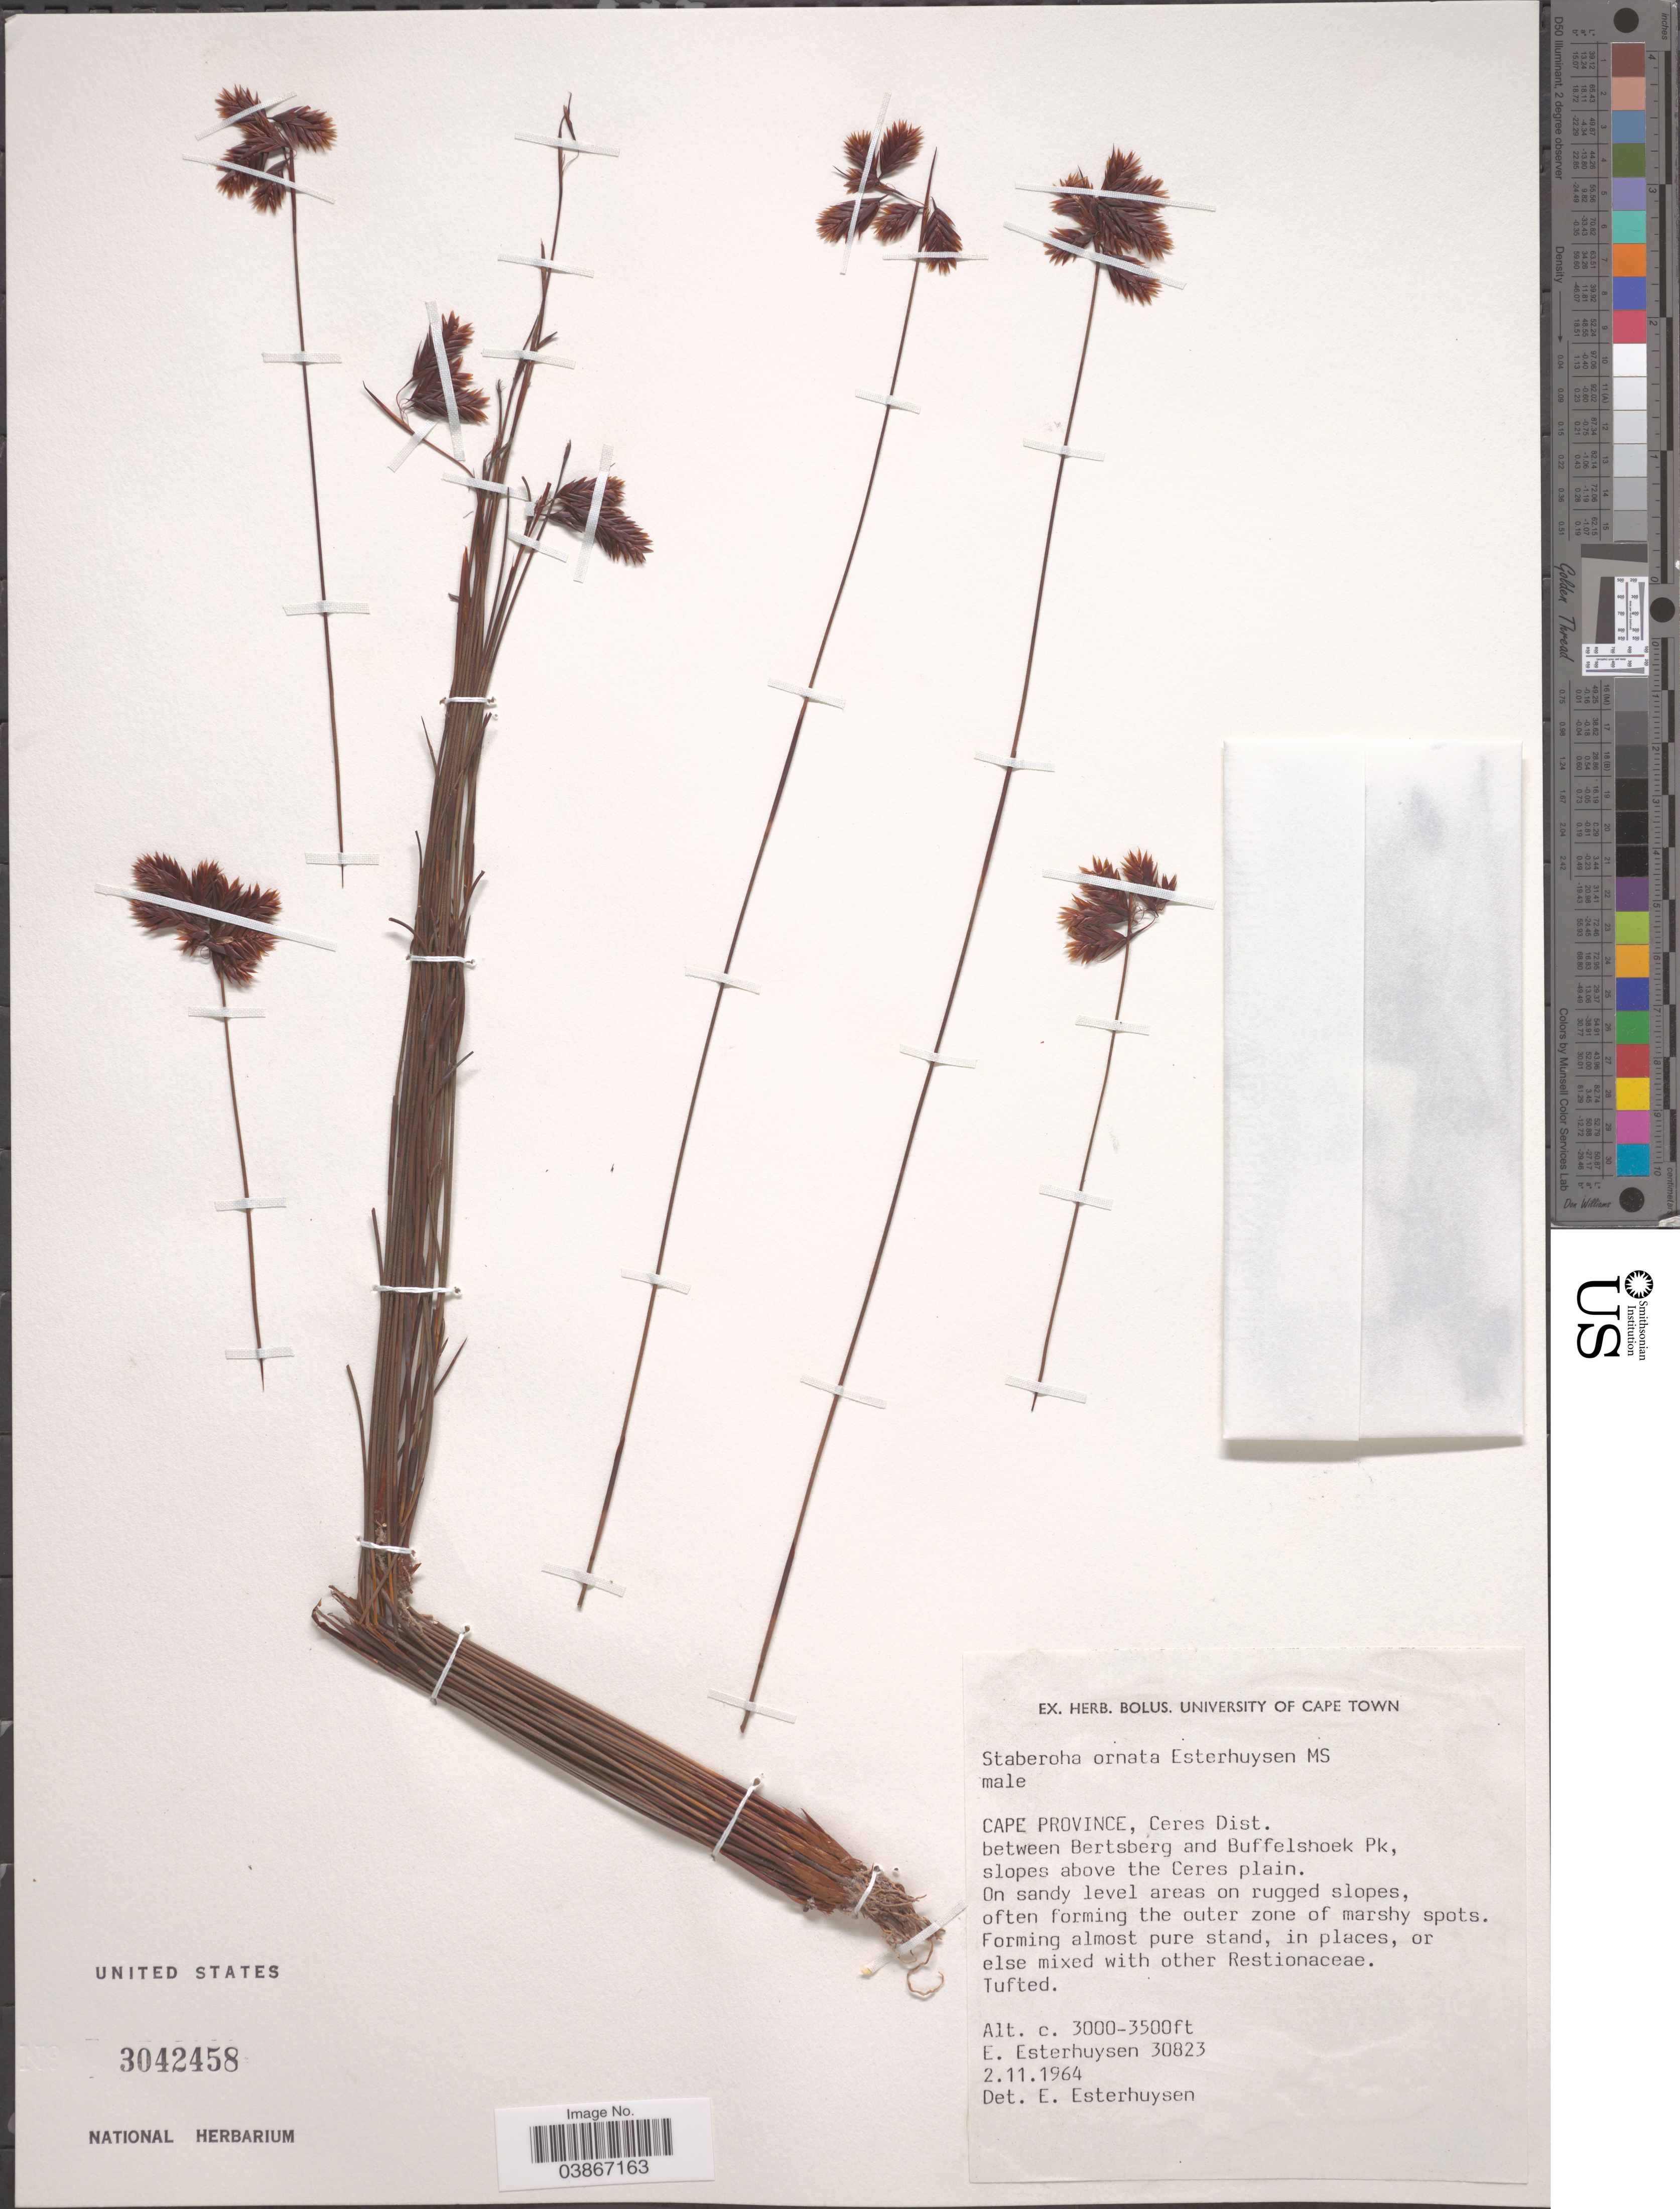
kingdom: Plantae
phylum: Tracheophyta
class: Liliopsida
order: Poales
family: Restionaceae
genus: Staberoha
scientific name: Staberoha ornata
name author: Esterh.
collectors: E. E. Esterhuysen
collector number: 30823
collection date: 1964-11-02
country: South Africa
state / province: Western Cape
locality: Ceres Dist. between Bertsberg and Buffelshoek Pk, slopes above the Ceres plain.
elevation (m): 914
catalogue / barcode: US 3042458